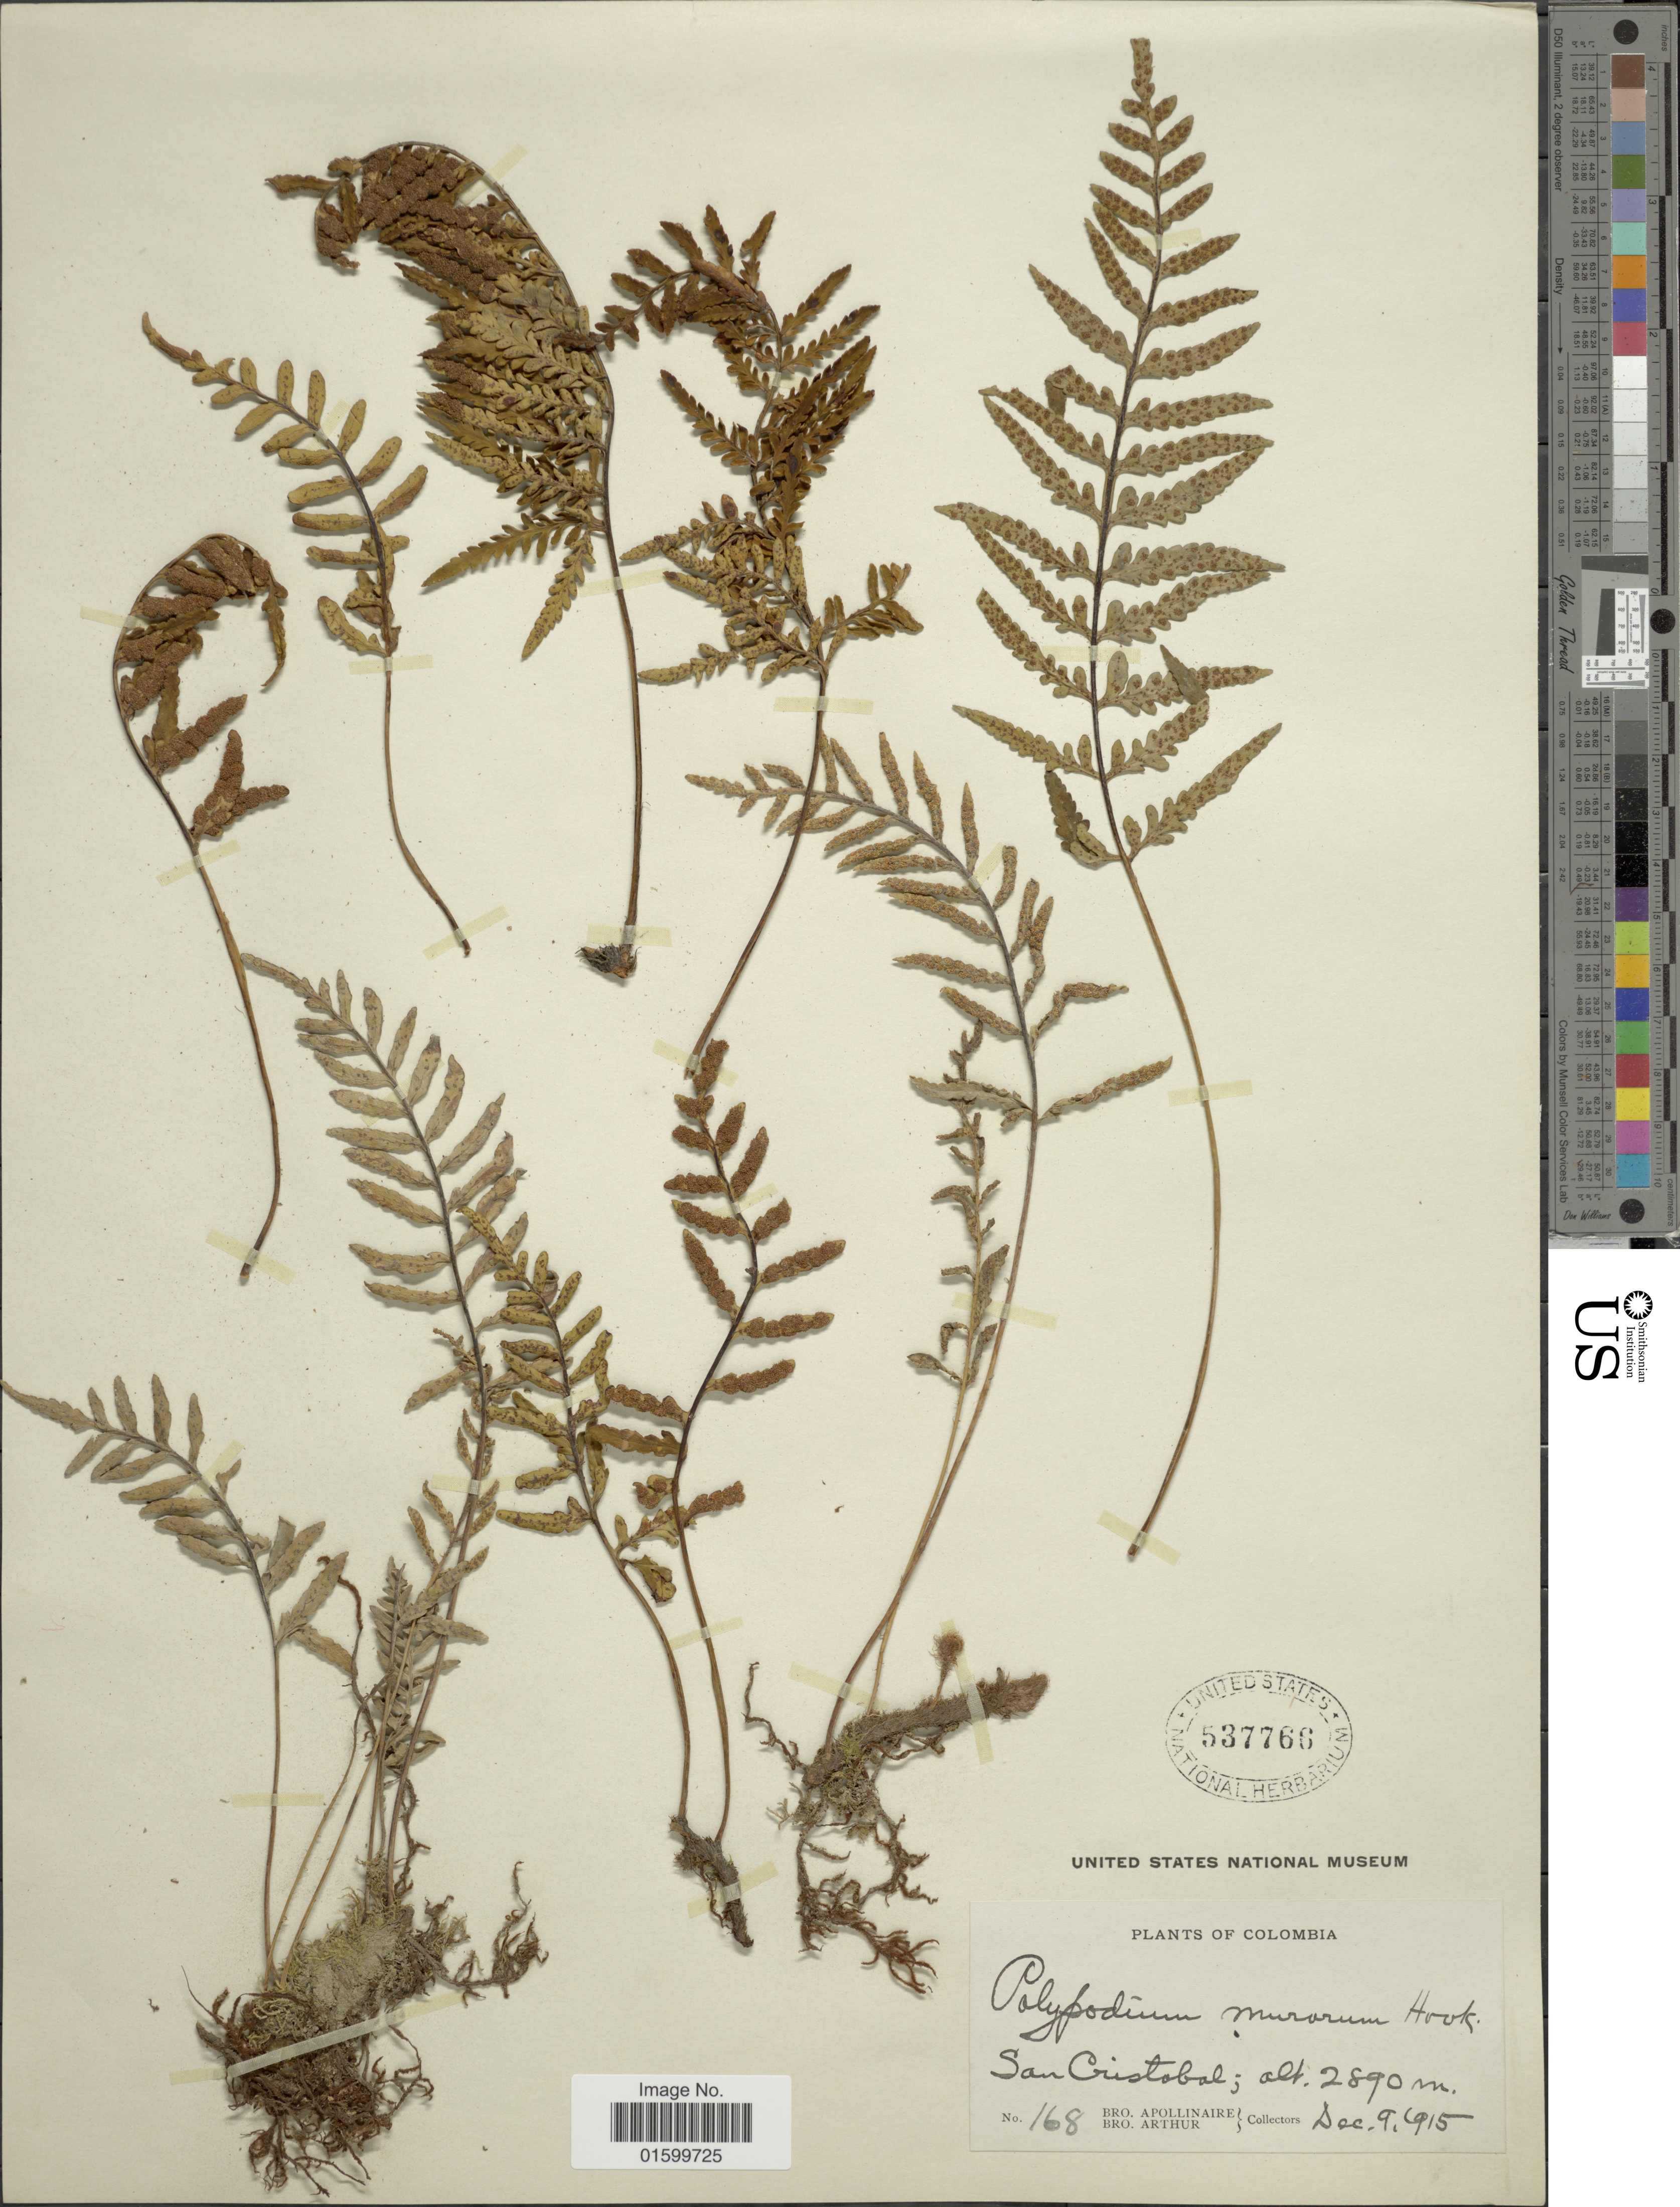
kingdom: Plantae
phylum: Tracheophyta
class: Polypodiopsida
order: Polypodiales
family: Polypodiaceae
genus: Pleopeltis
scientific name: Pleopeltis murorum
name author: (Hook.) A.R. Sm. & Tejero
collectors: Bro. Apollinaire & Bro. Arthur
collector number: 168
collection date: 1915-12-09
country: Colombia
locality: San Cristobal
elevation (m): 2890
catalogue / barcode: US 537766